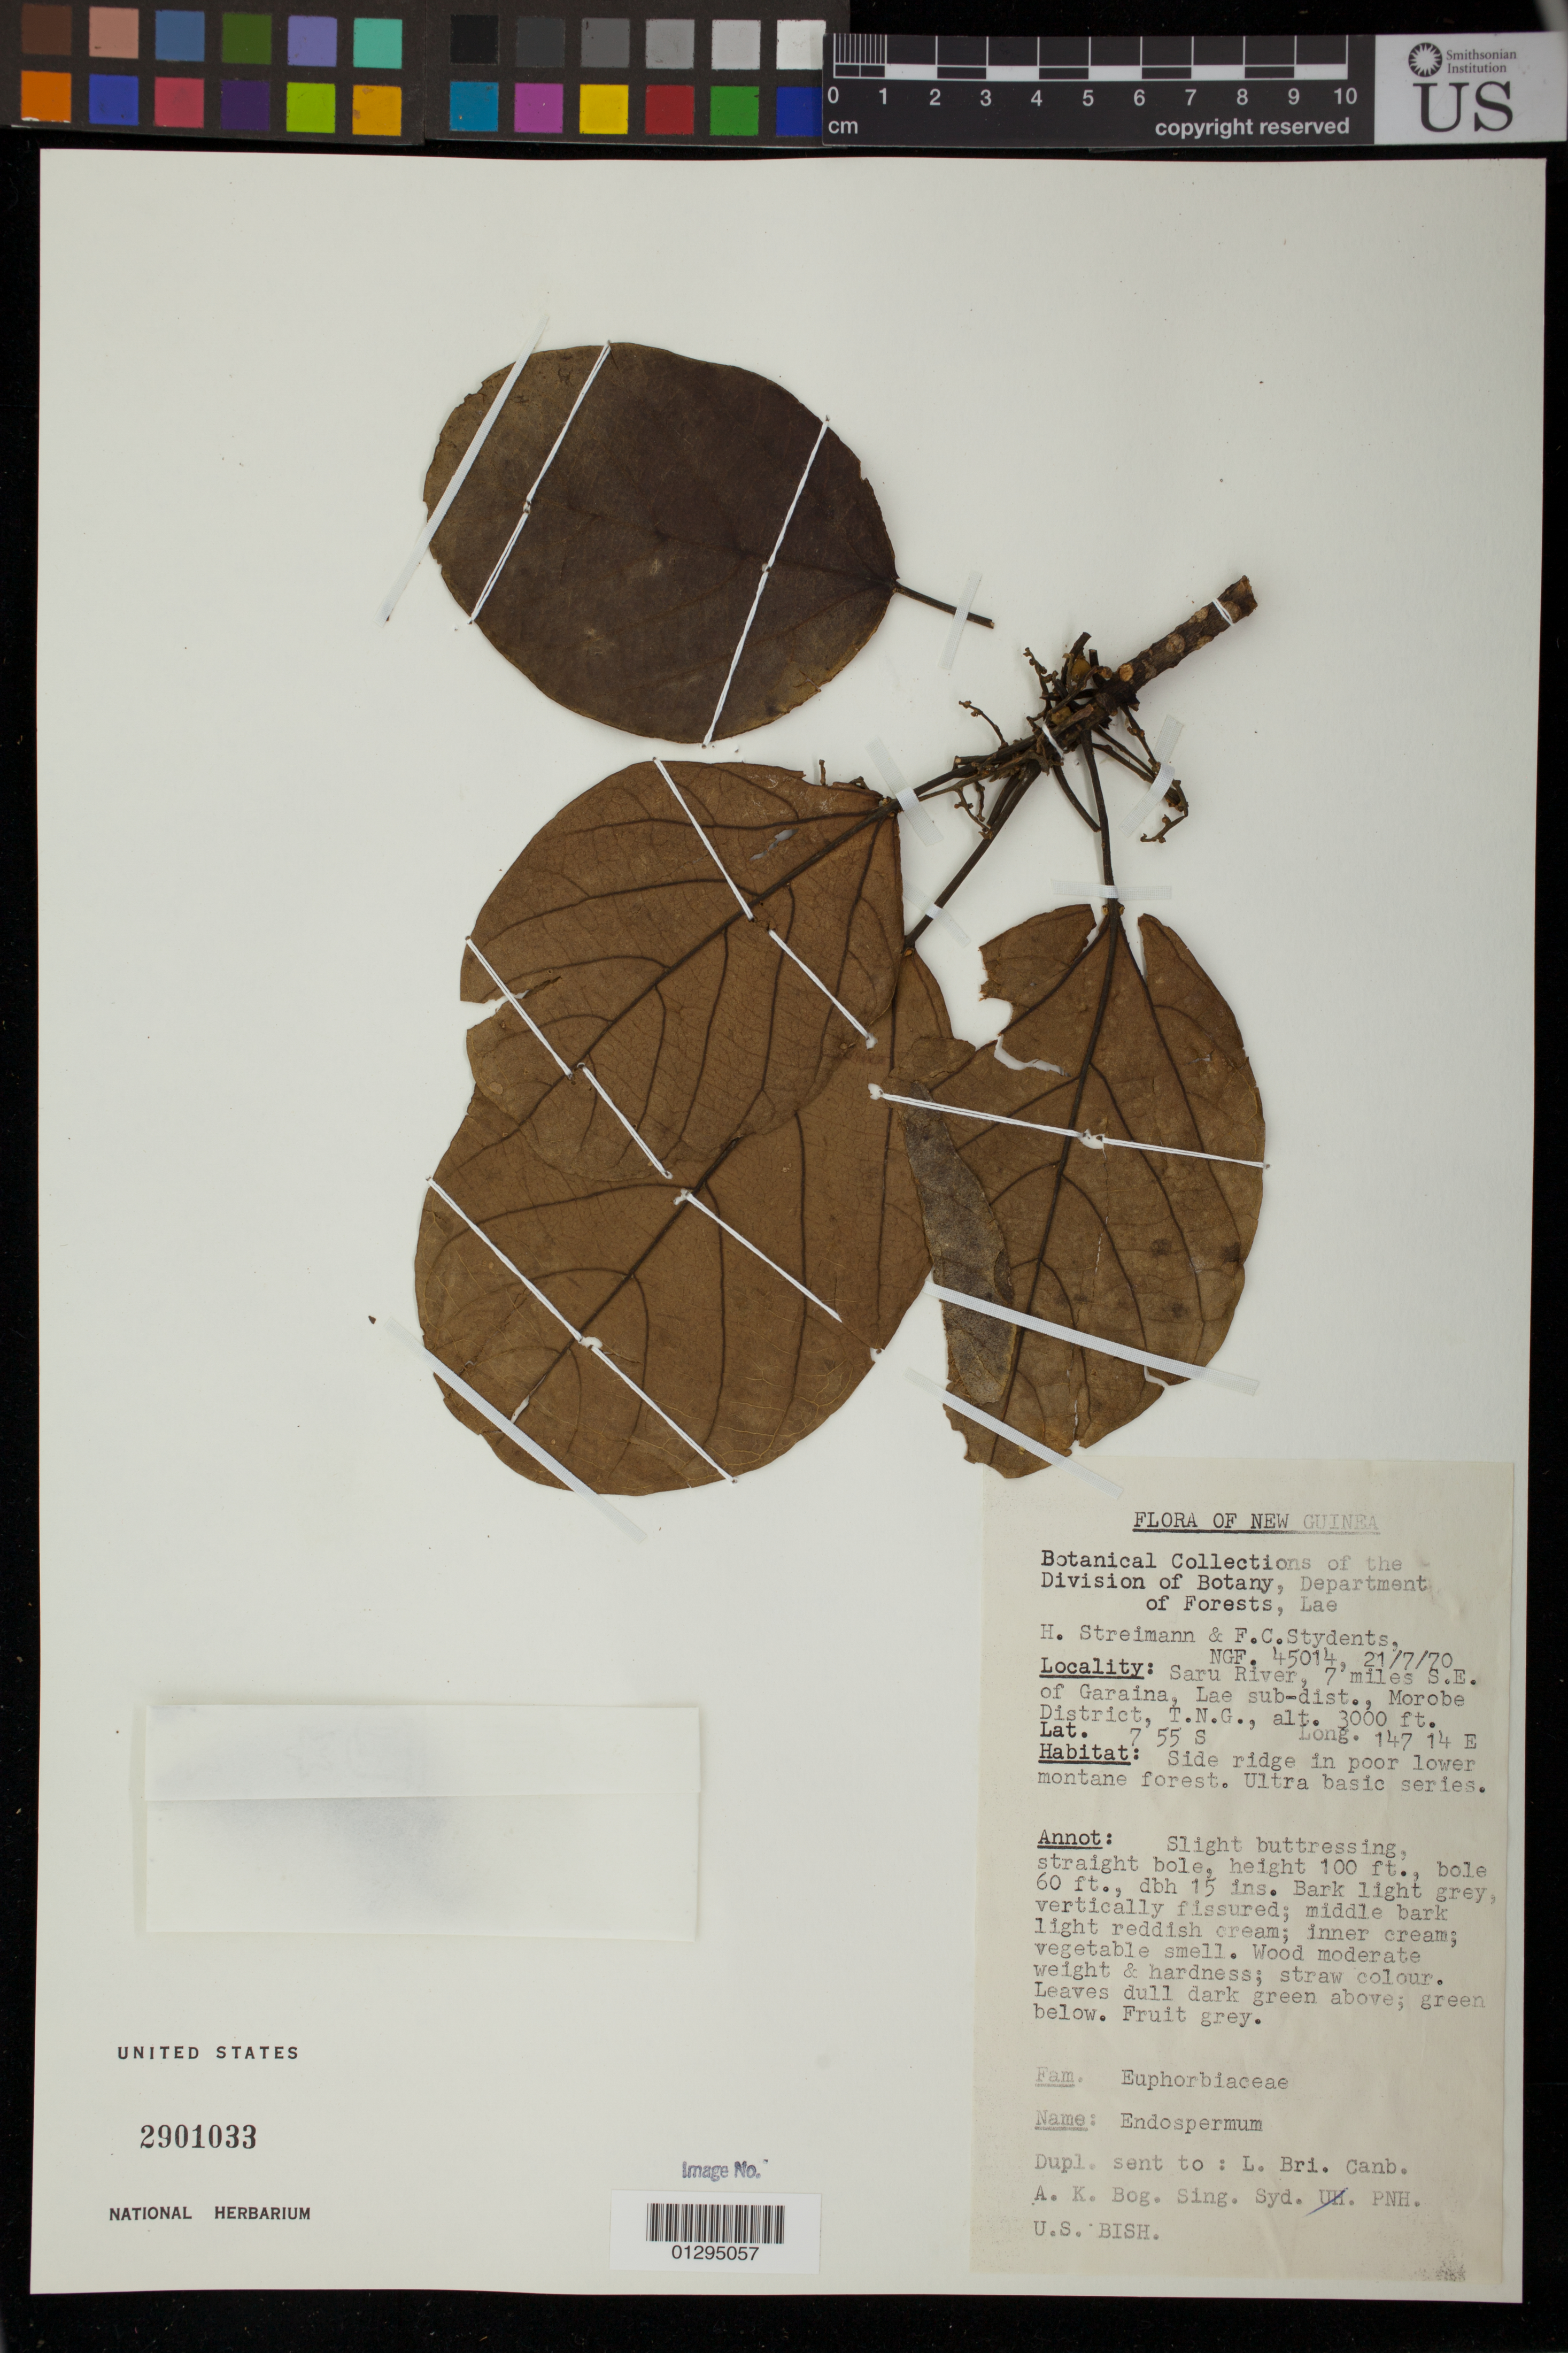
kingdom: Plantae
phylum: Tracheophyta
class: Magnoliopsida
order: Malpighiales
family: Euphorbiaceae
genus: Endospermum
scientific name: Endospermum sp.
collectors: H. Streimann & F. C. Students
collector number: NGF 45014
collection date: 1970-07-21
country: Papua New Guinea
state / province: Morobe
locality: Saru River, 7 miles SE of Garaina, Lae sub-district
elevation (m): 914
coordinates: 7°55'S, 147°14'E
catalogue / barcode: US 2901033